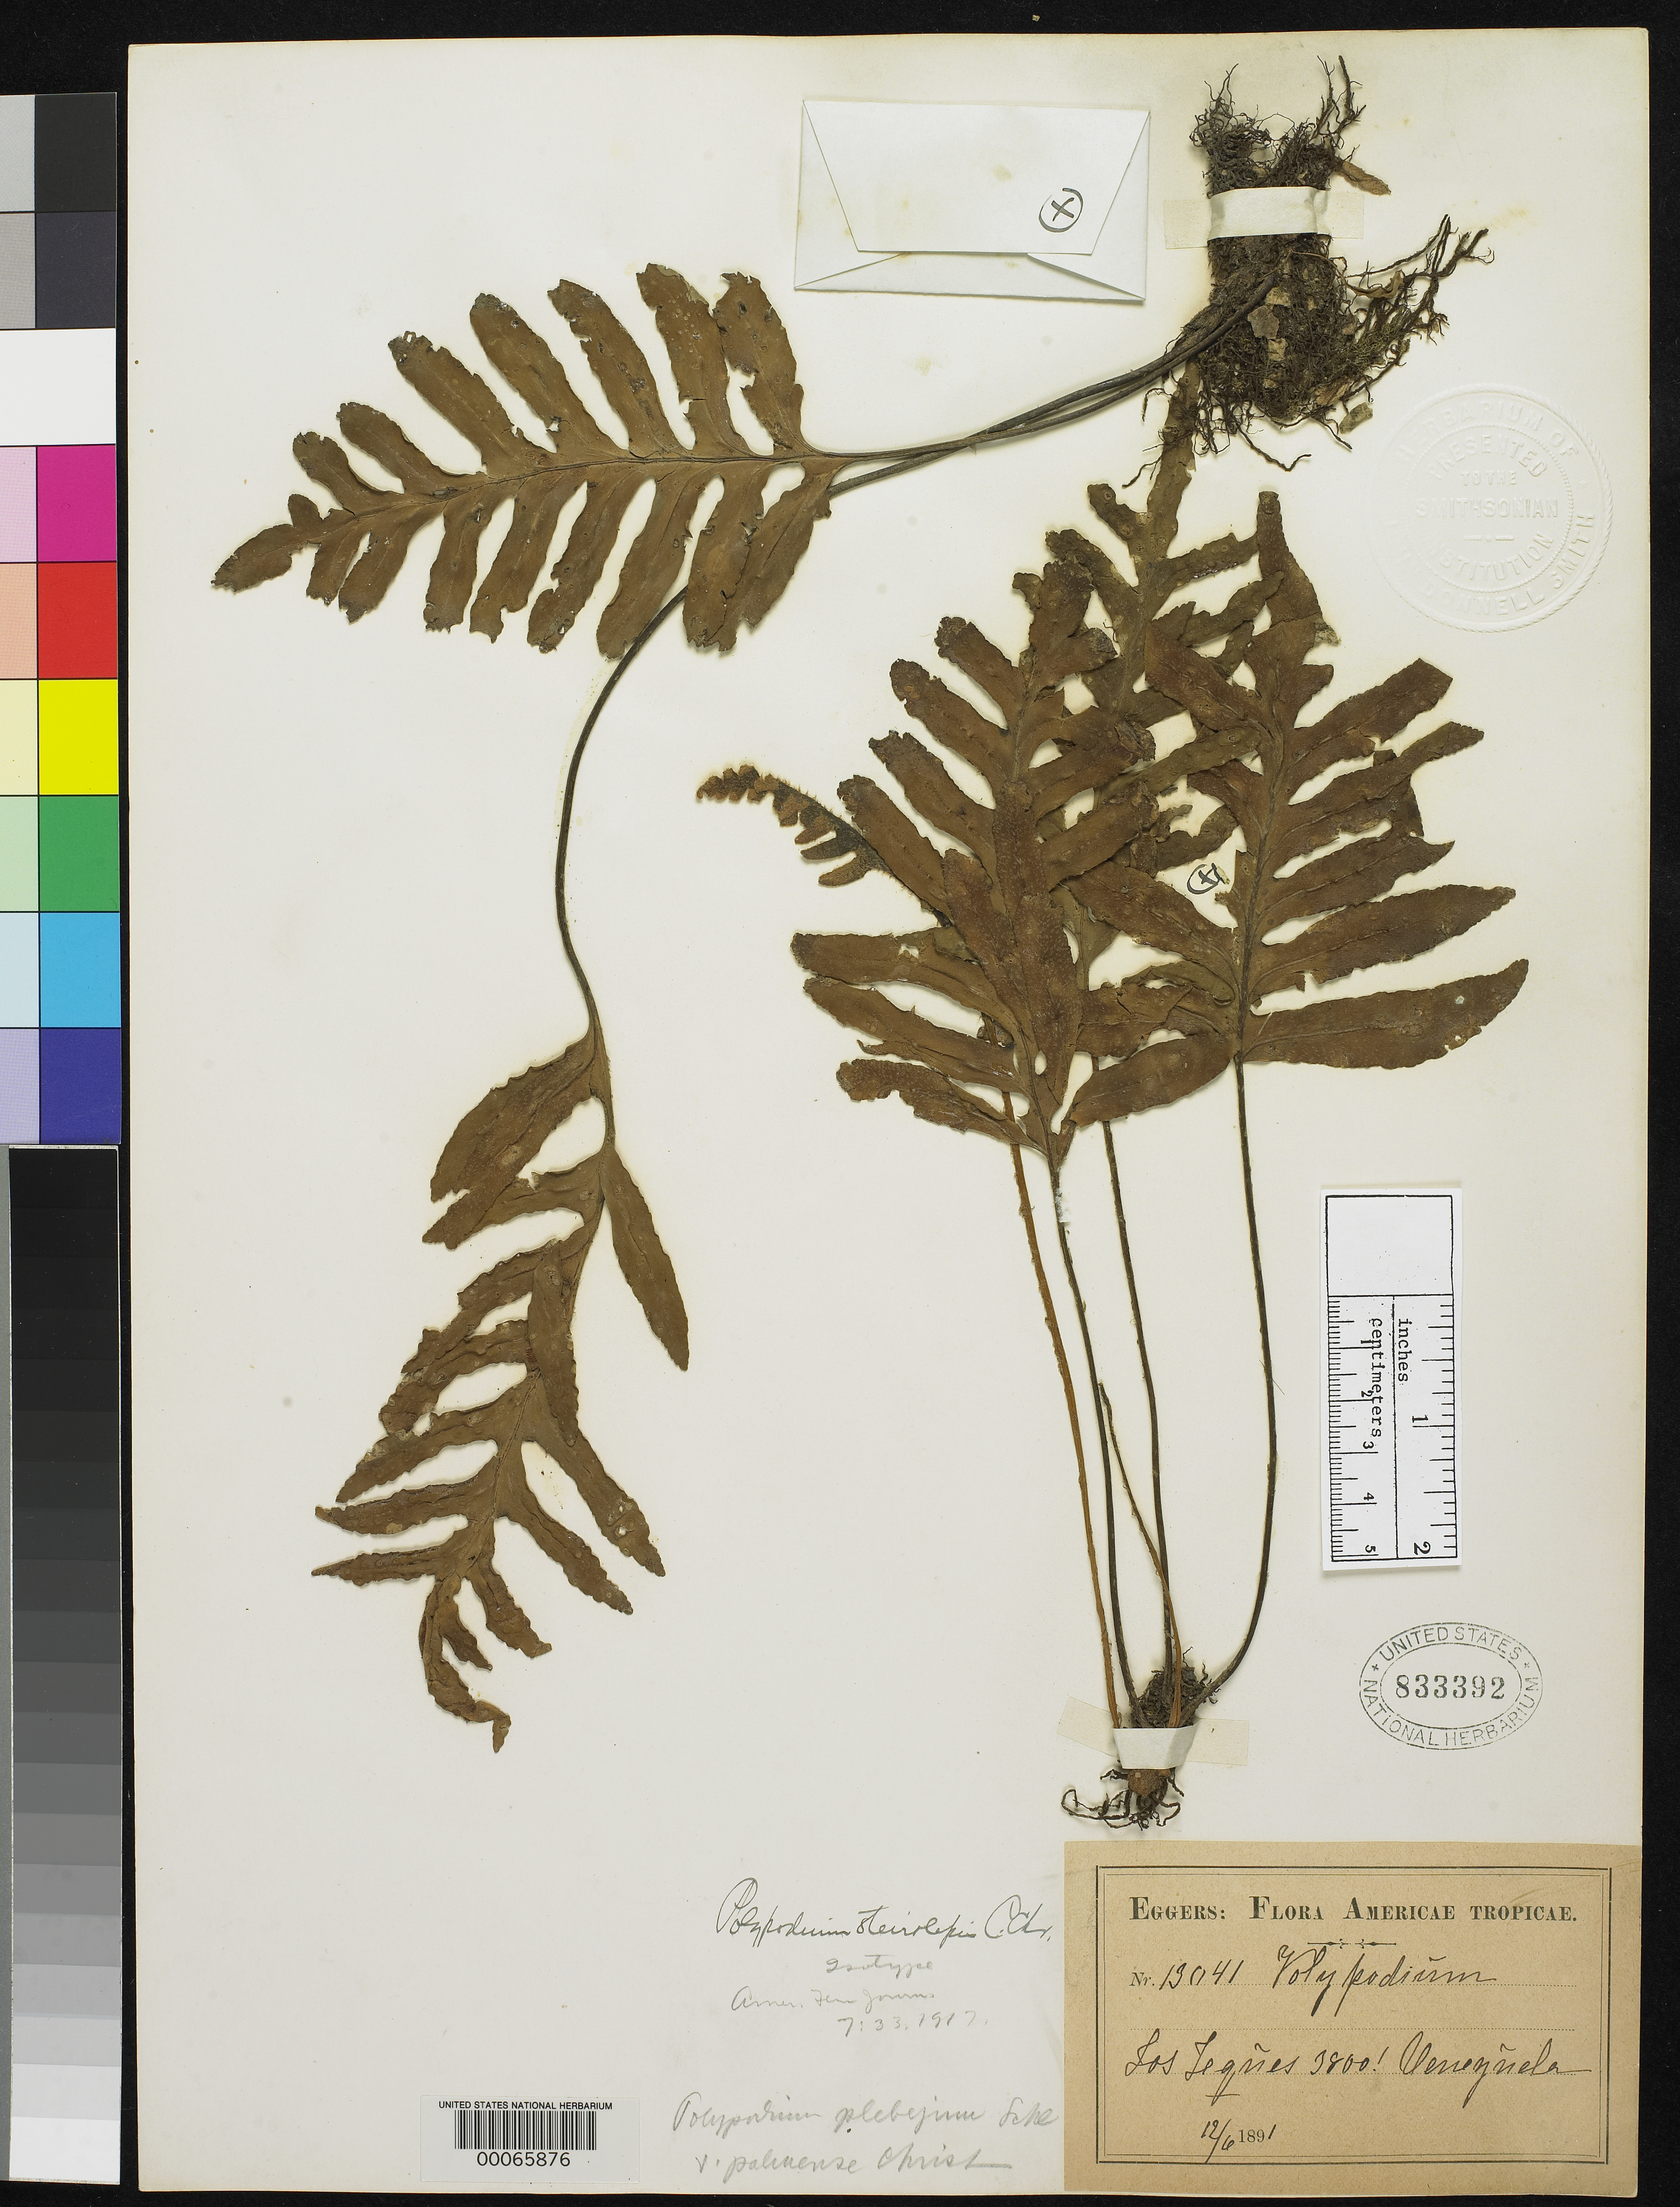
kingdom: Plantae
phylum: Tracheophyta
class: Polypodiopsida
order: Polypodiales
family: Polypodiaceae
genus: Polypodium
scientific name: Polypodium steirolepis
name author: C. Chr.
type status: Type Collection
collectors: H. F. A. von Eggers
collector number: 13041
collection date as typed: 06 Dec 1891 or 12 Jun 1891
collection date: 1891-06-12 or 1891-12-06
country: Venezuela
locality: Las Leguas.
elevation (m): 1158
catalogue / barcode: US 833392